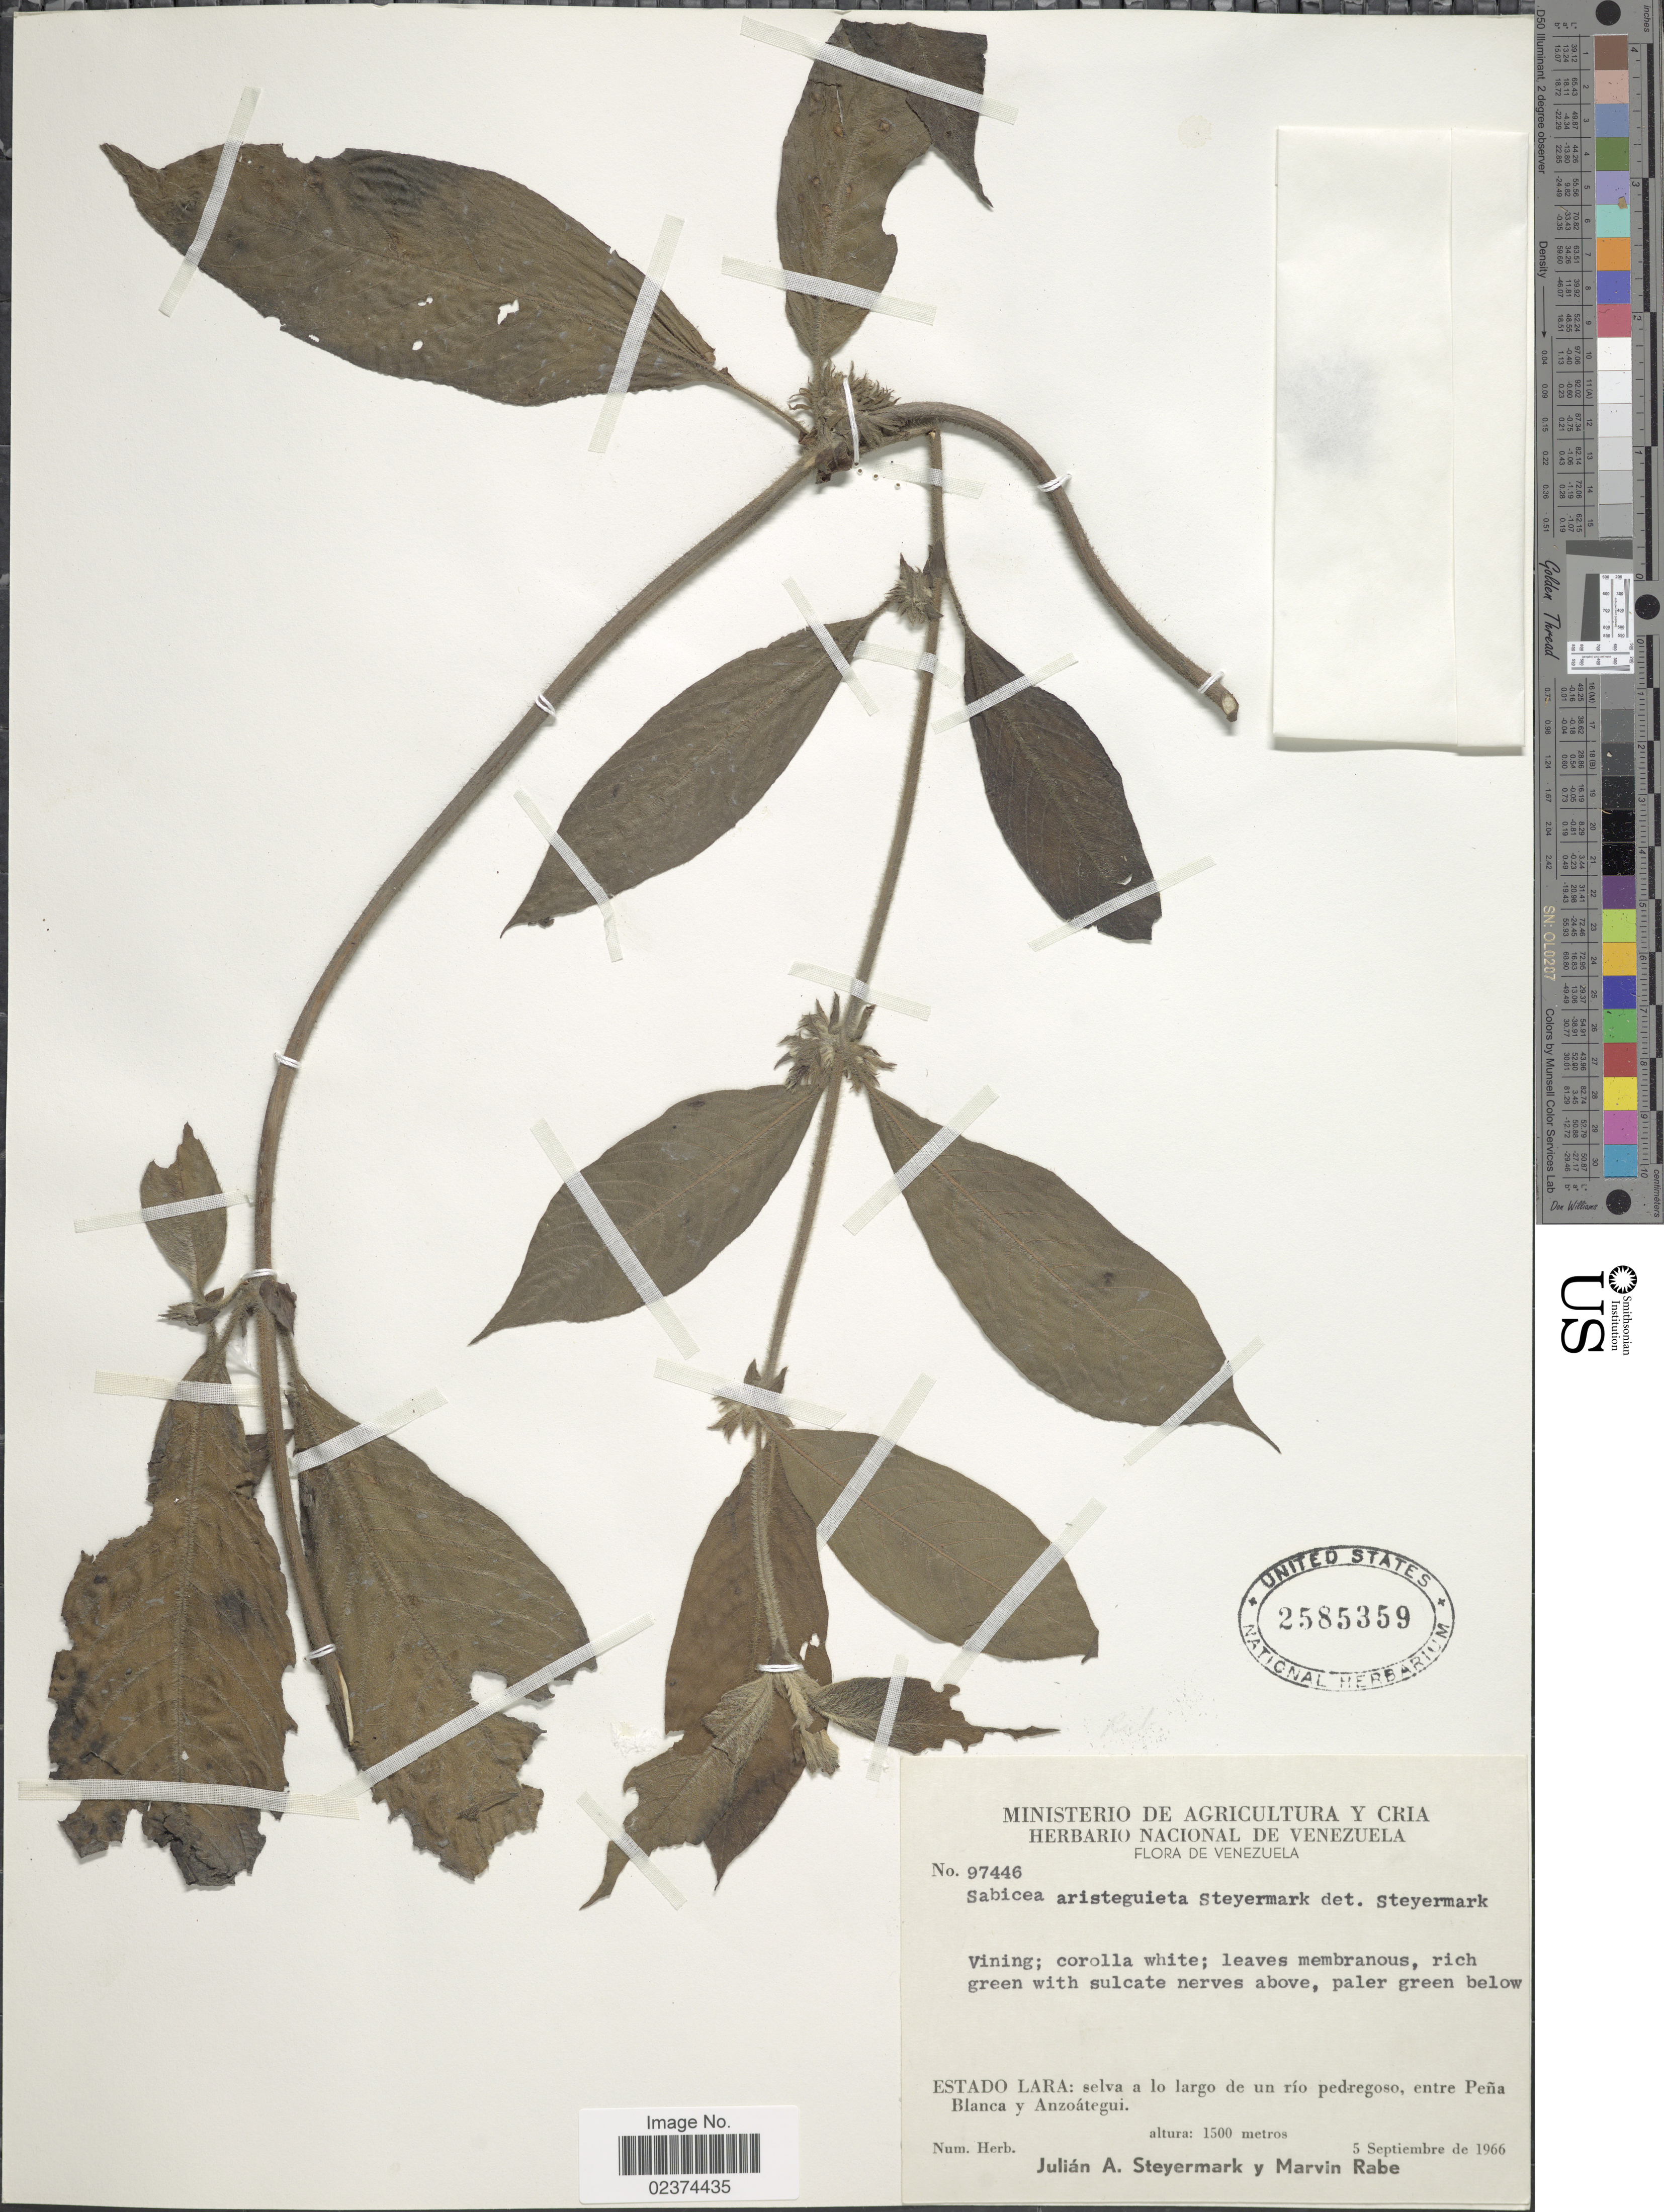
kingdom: Plantae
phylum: Tracheophyta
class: Magnoliopsida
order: Gentianales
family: Rubiaceae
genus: Sabicea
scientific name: Sabicea aristeguietae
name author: Steyerm.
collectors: J. Steyermark & M. Rabe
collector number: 97446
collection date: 1966-09-05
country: Venezuela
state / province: Lara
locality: Selva a lo largo de u río pedregoso, entre Peña Blanca y Anzóategui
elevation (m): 1500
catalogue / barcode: US 2585359